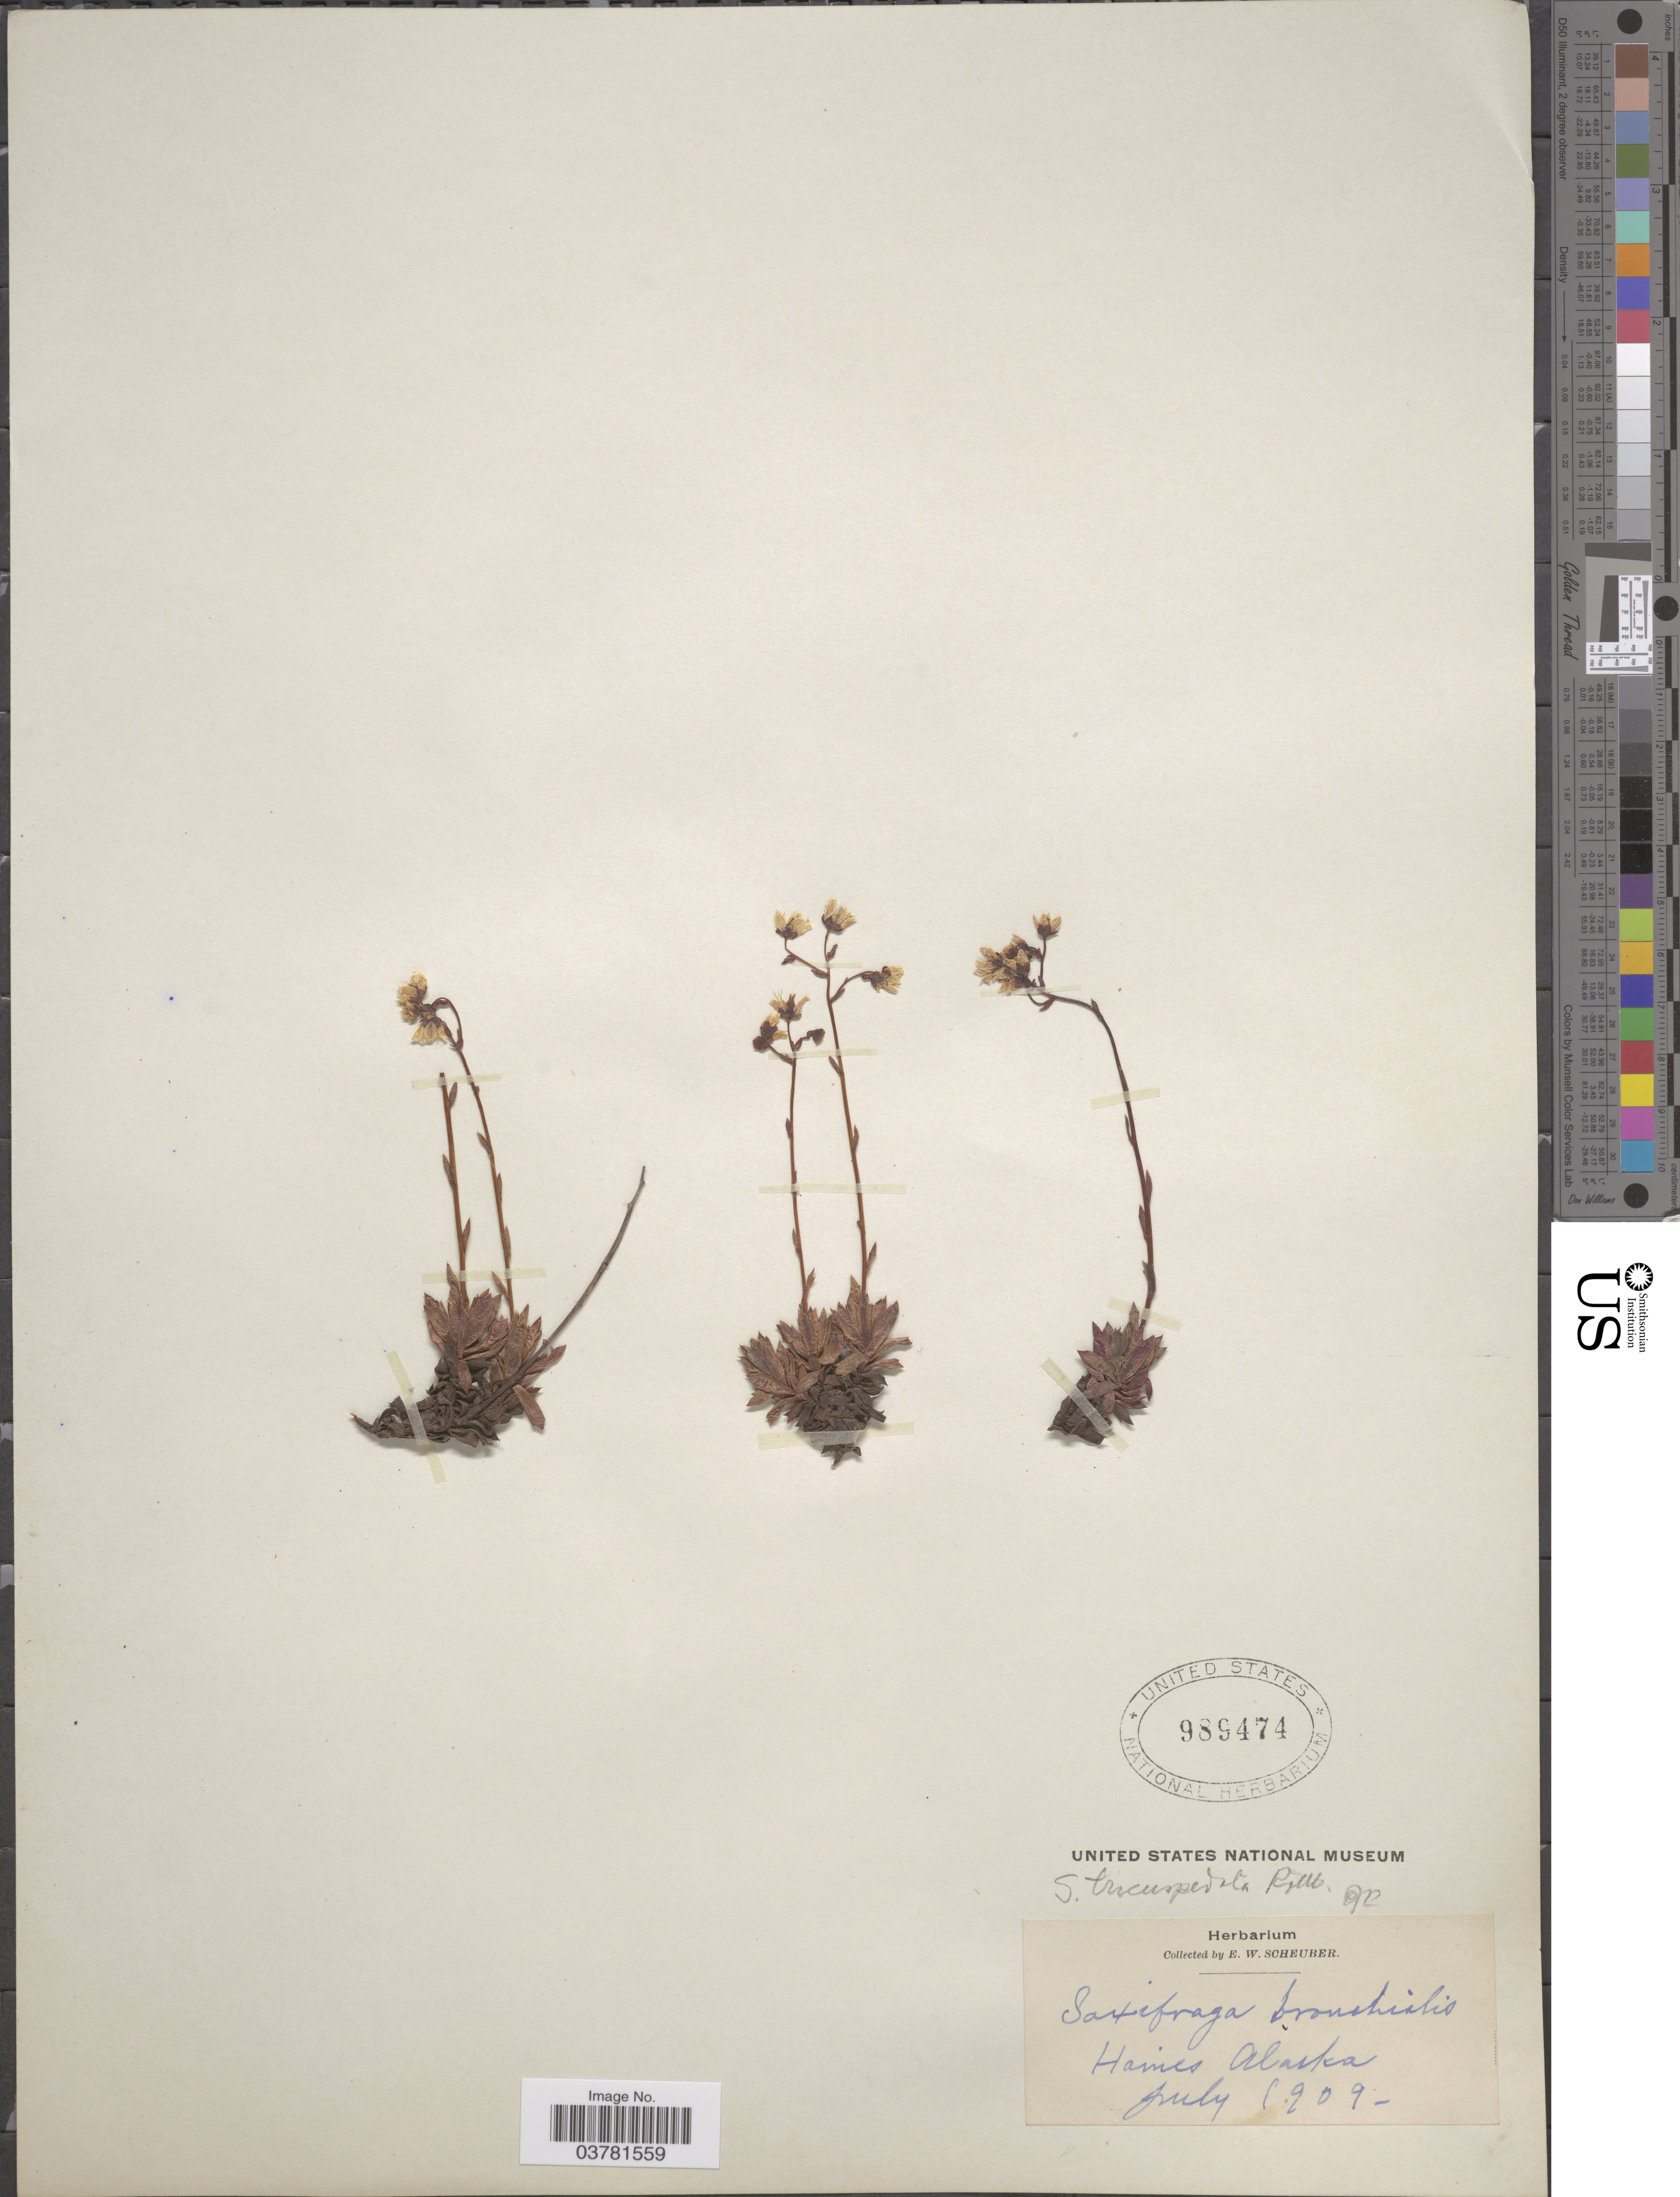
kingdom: Plantae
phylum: Tracheophyta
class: Magnoliopsida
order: Saxifragales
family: Saxifragaceae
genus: Saxifraga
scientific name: Saxifraga tricuspidata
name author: Rottb.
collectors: E. Scheuber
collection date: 1909-07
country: United States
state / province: Alaska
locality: Hames.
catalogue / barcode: US 989474